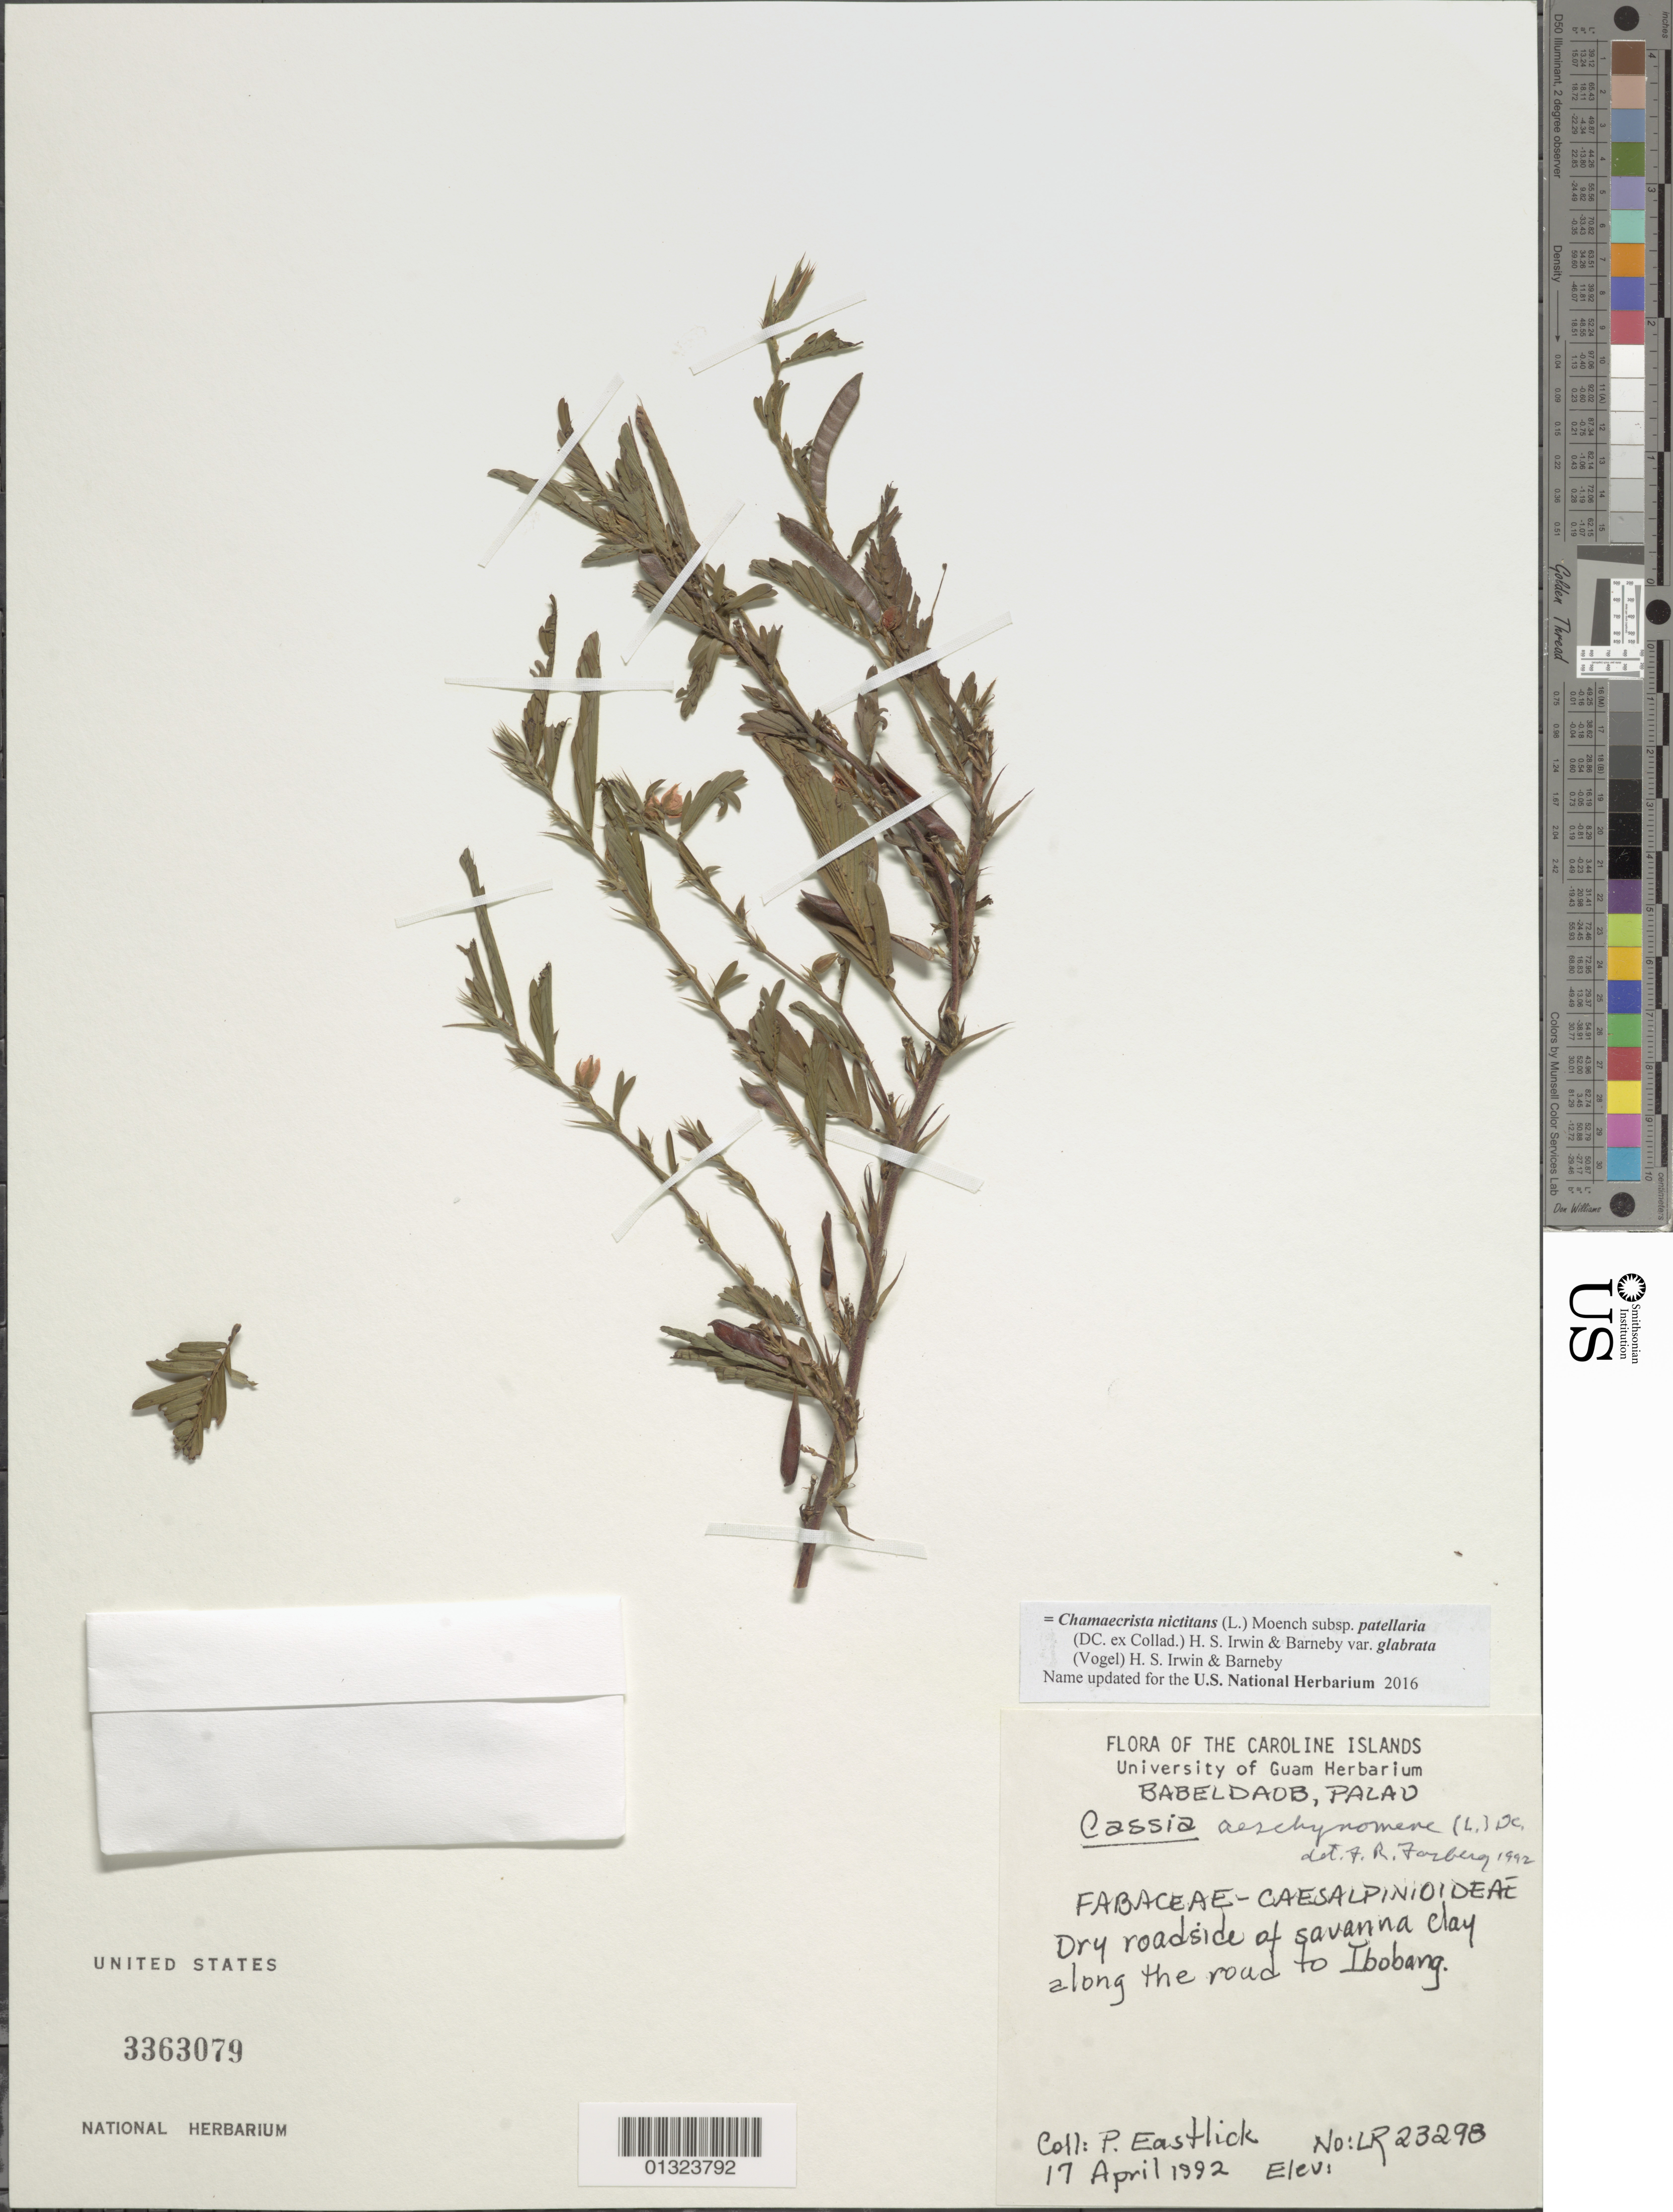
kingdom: Plantae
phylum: Tracheophyta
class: Magnoliopsida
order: Fabales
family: Fabaceae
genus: Chamaecrista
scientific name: Chamaecrista nictitans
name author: (L.) Moench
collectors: P. Eastlick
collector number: LR23298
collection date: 1992-04-17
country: Palau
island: Babeldaob [Babelthuap]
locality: along the road to Ibobang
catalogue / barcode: US 3363079